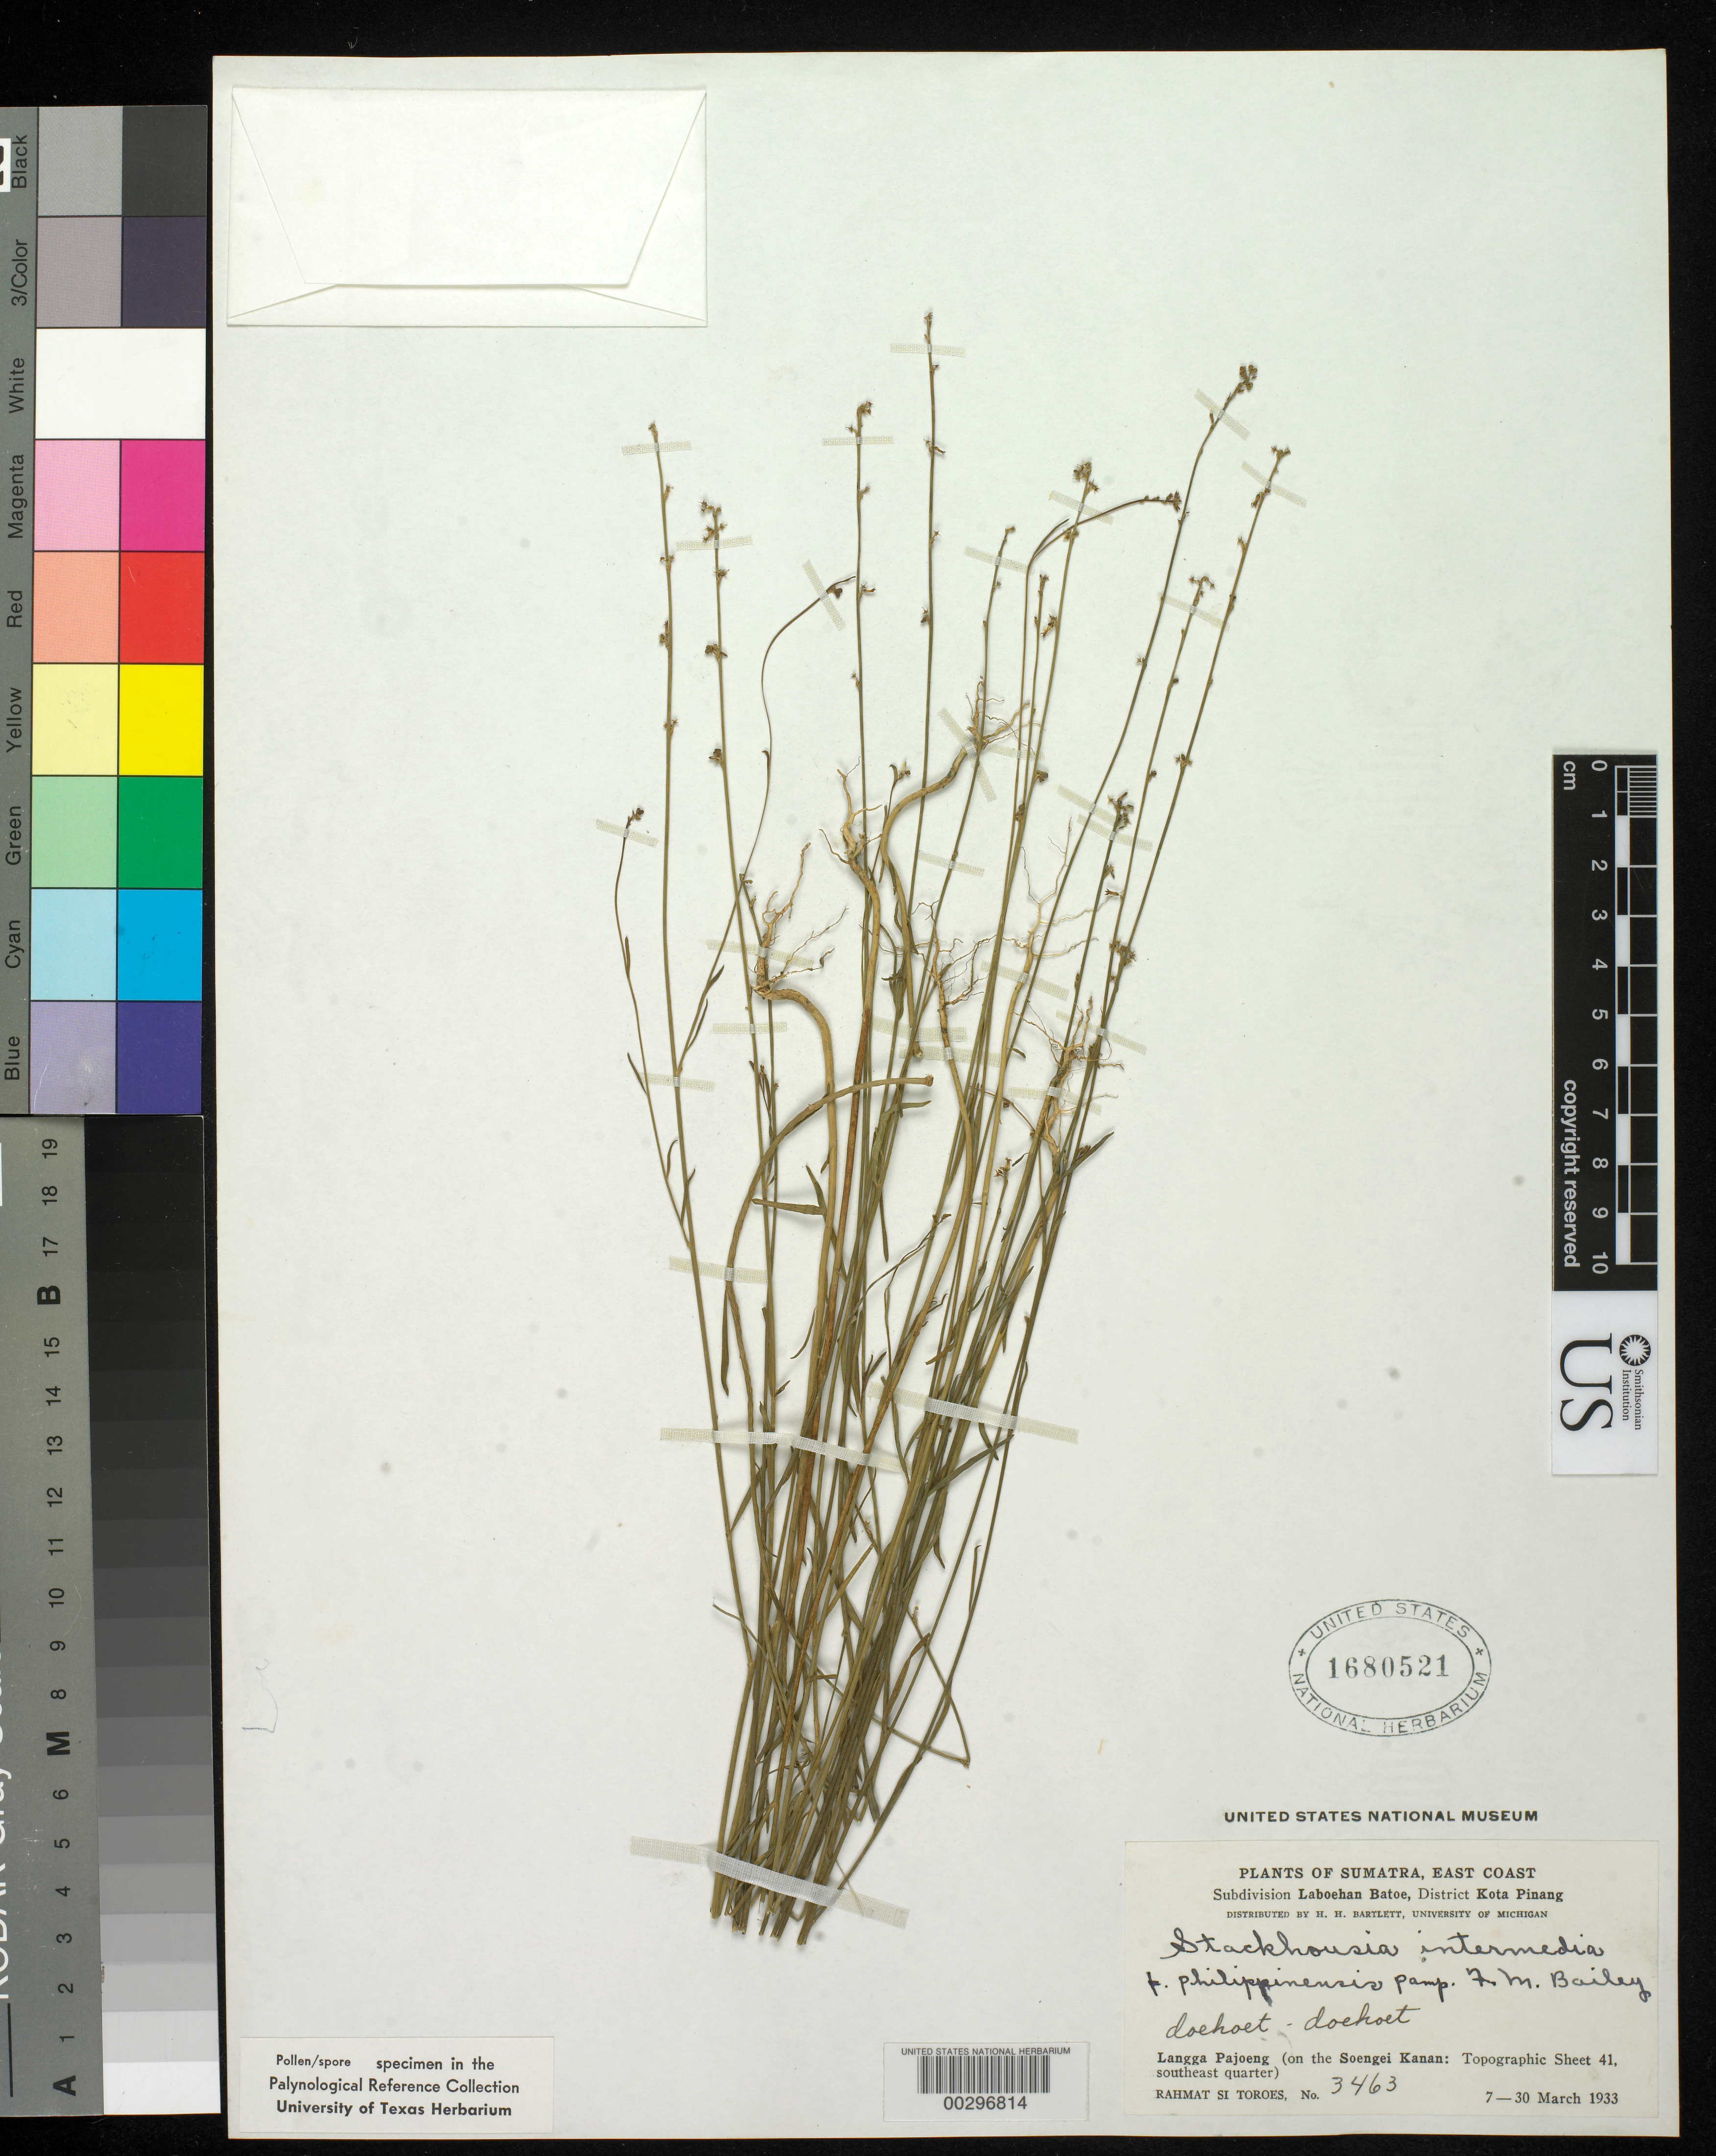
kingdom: Plantae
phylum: Tracheophyta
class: Magnoliopsida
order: Celastrales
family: Celastraceae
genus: Stackhousia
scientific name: Stackhousia intermedia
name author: F.M. Bailey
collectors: Rahmat Si Boeea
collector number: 3463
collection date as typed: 07 Mar 1933 to 30 Mar 1933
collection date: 1933-03-07/1933-03-30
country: Indonesia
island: Sumatra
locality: Langga Pajoeng (on the Soengei Kanan)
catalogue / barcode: US 1680521